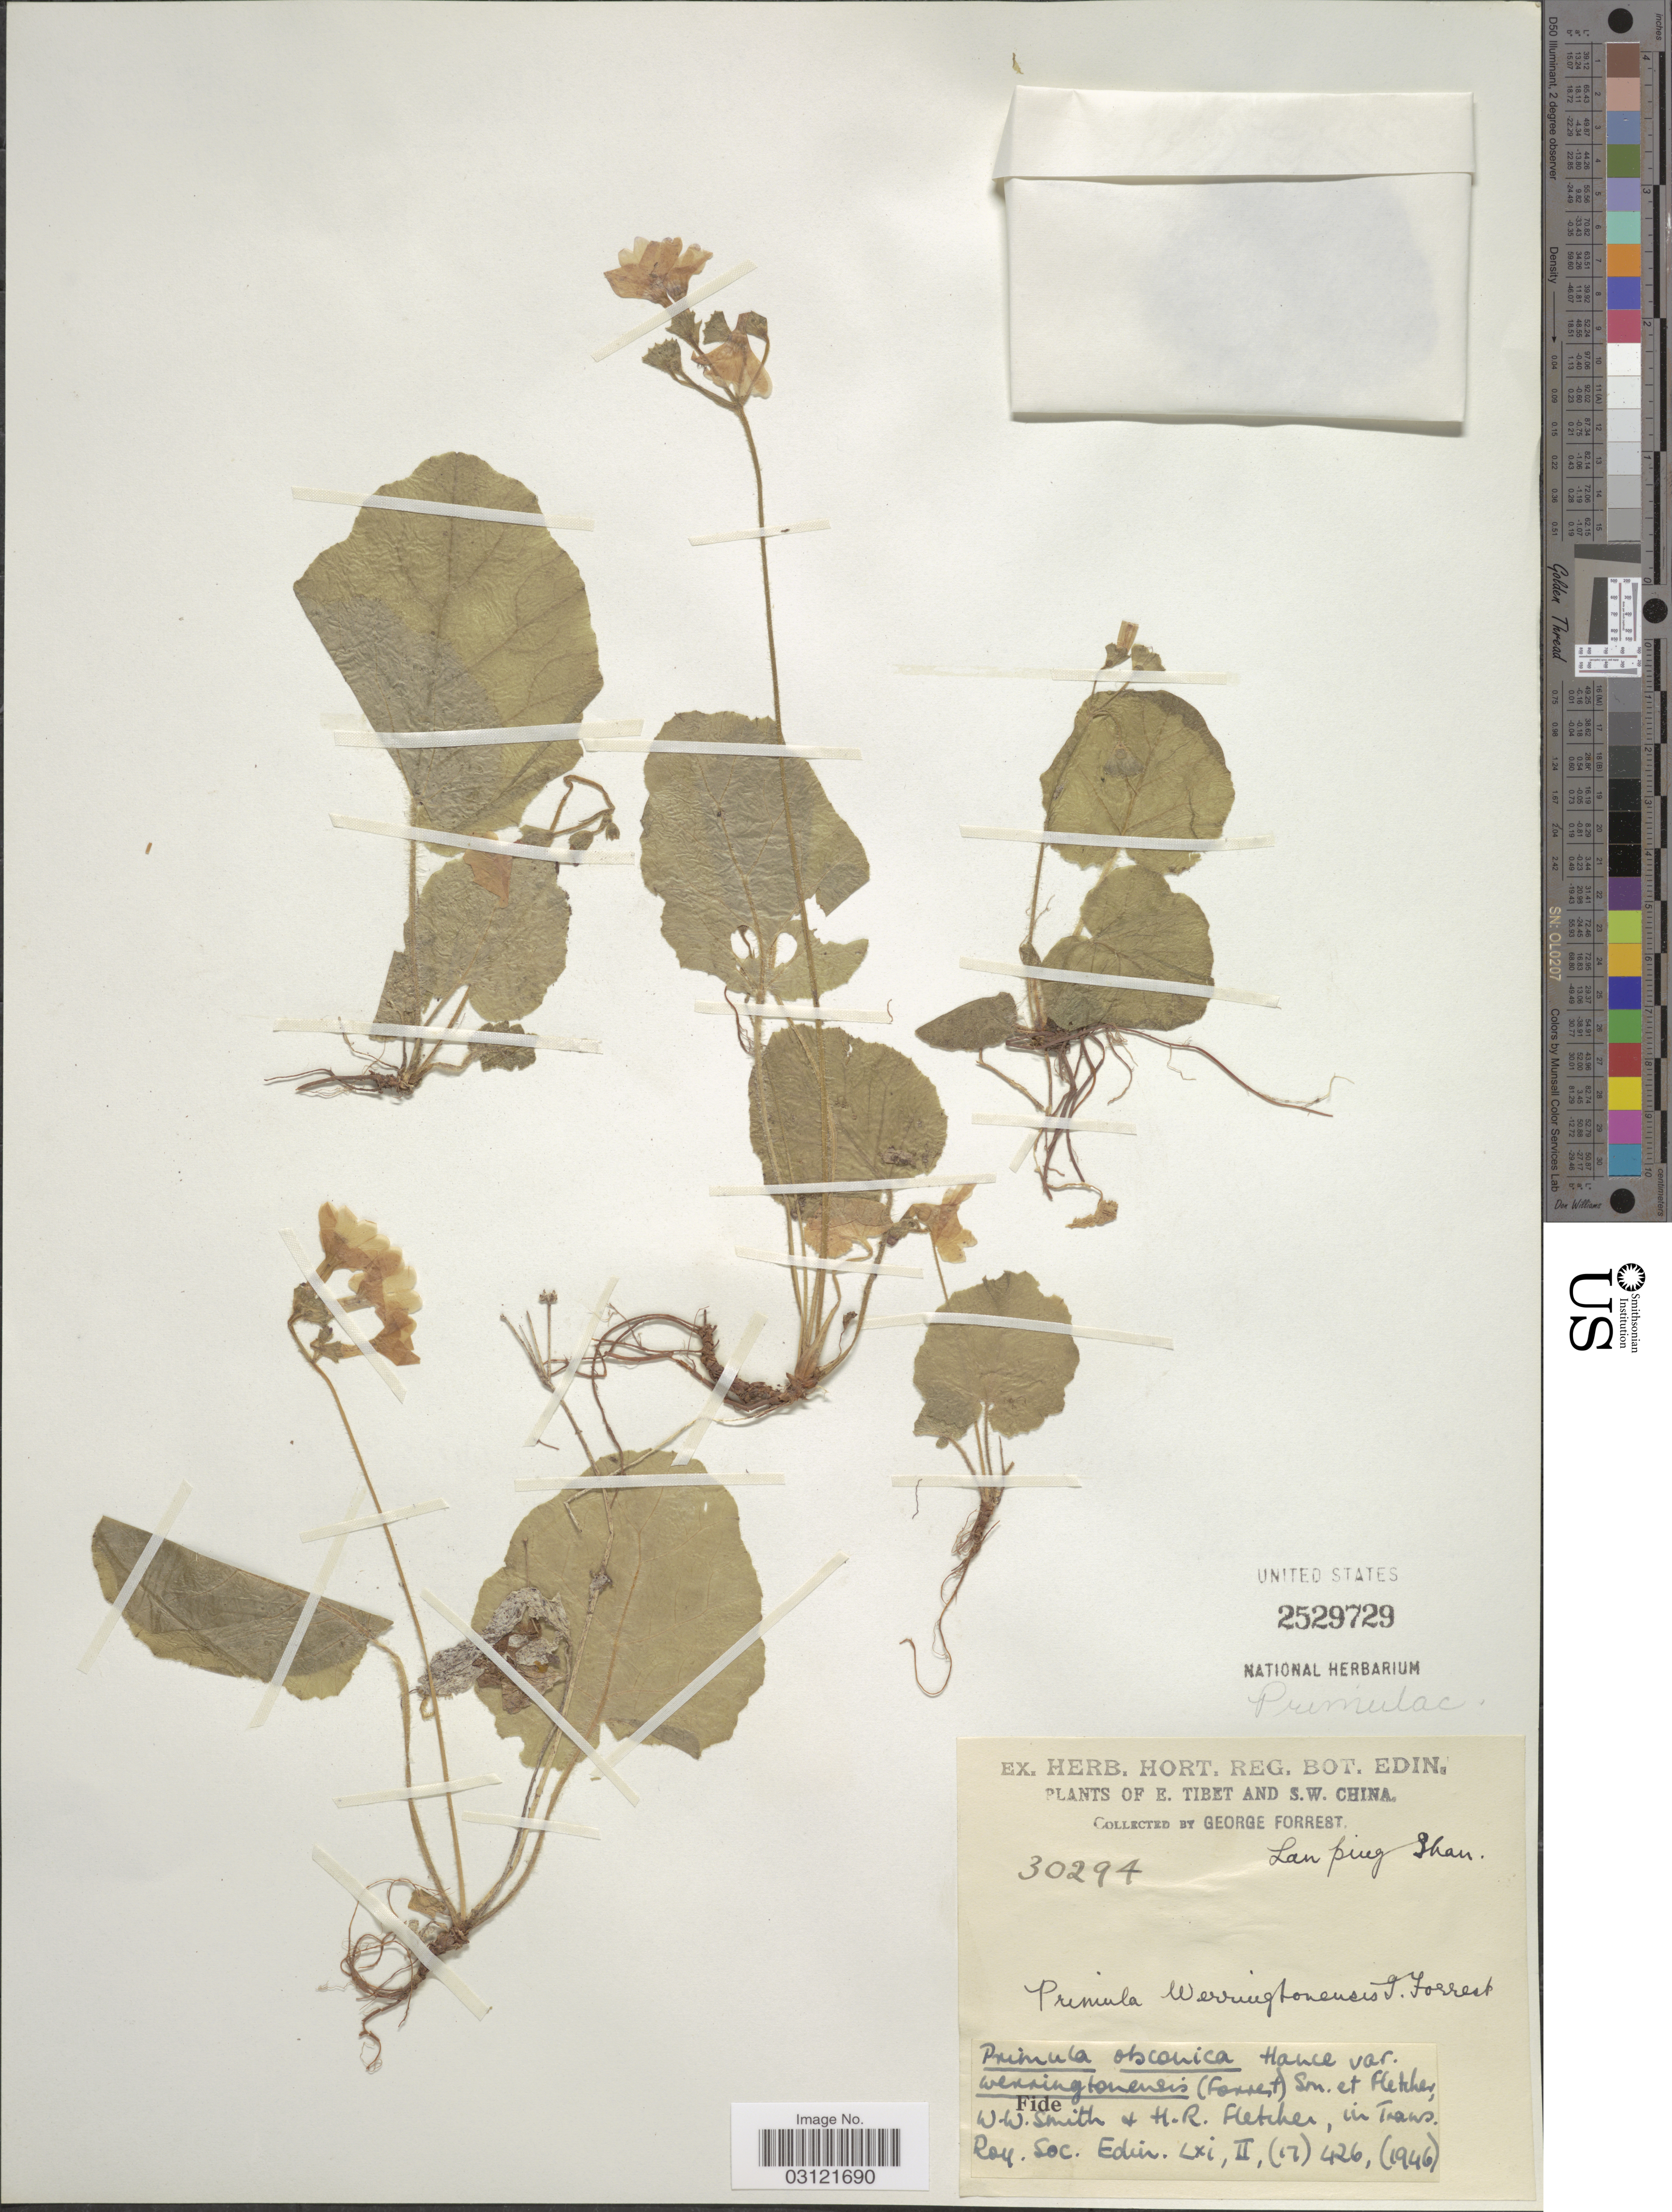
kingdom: Plantae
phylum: Tracheophyta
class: Magnoliopsida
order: Ericales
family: Primulaceae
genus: Primula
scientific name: Primula obconica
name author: Hance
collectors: G. Forrest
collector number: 30294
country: China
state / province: Xizang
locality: E. Tibet and S.W. China. Lan Ping [interpreted] Shan.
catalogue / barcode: US 2529729